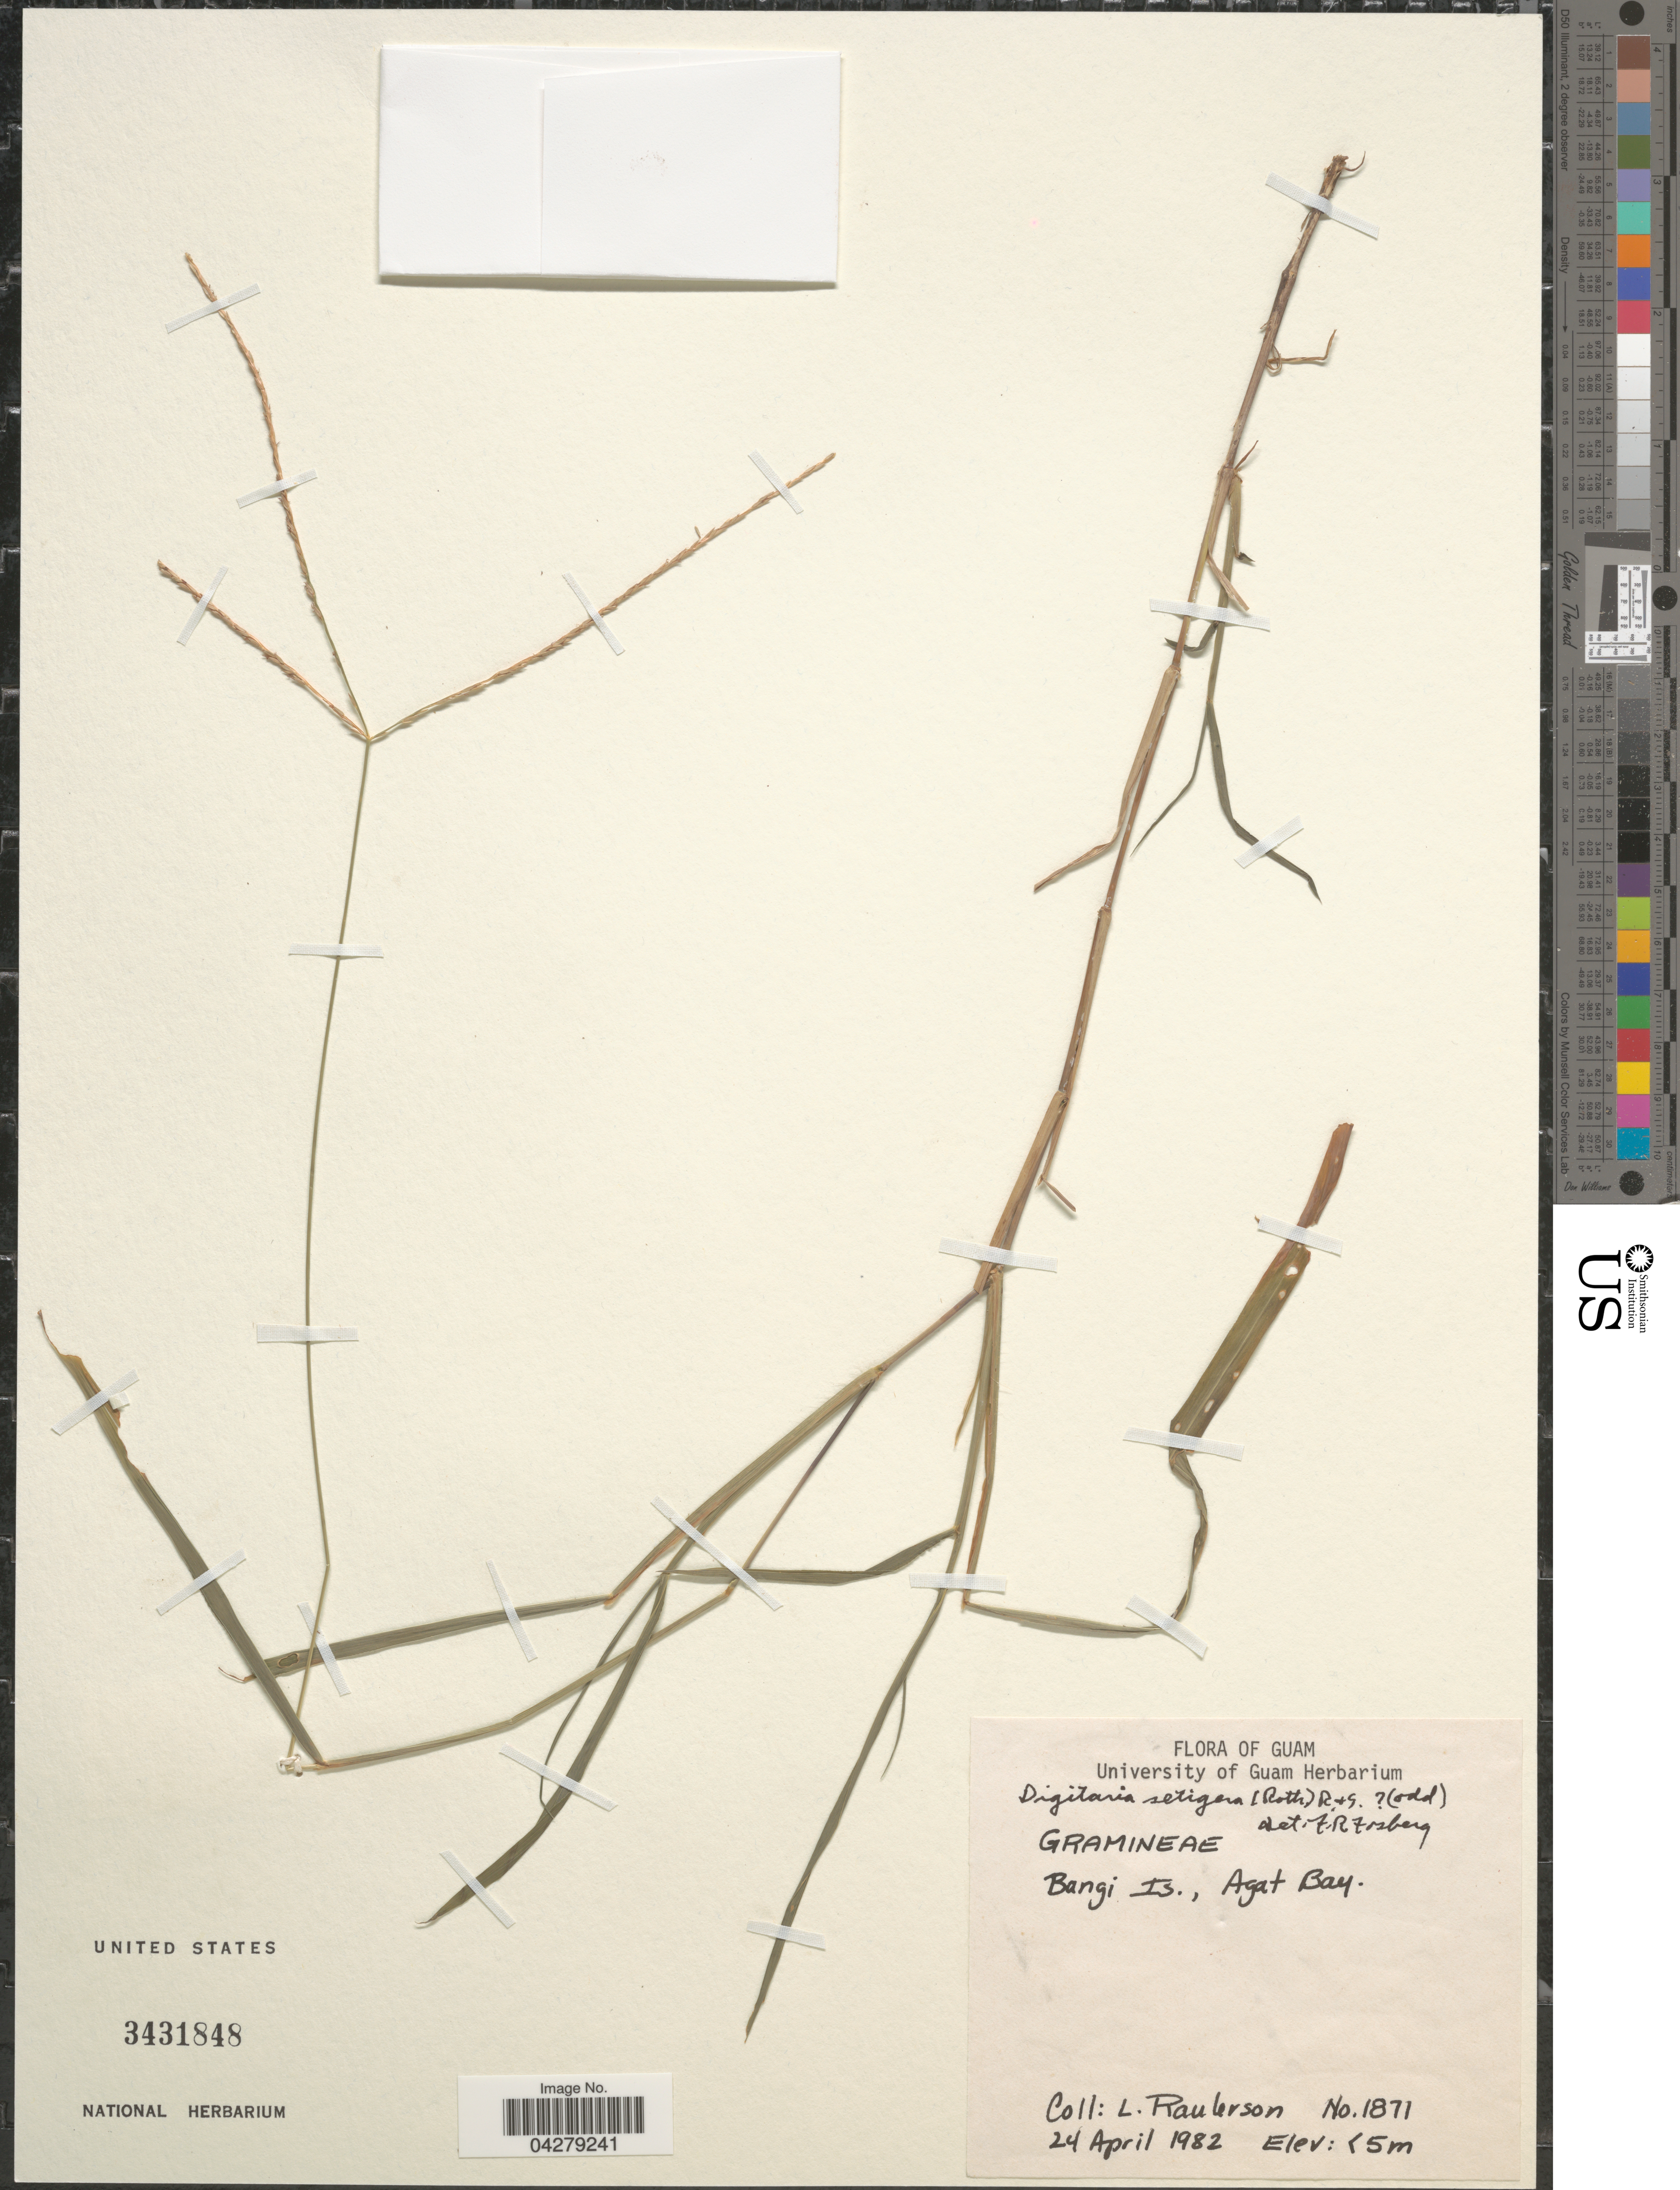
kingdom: Plantae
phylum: Tracheophyta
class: Liliopsida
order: Poales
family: Poaceae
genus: Digitaria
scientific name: Digitaria setigera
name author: Roth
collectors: L. Raulerson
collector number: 1871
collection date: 1982-04-24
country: Guam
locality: Bangi Is., Agat Bay.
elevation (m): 5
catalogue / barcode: US 3431848